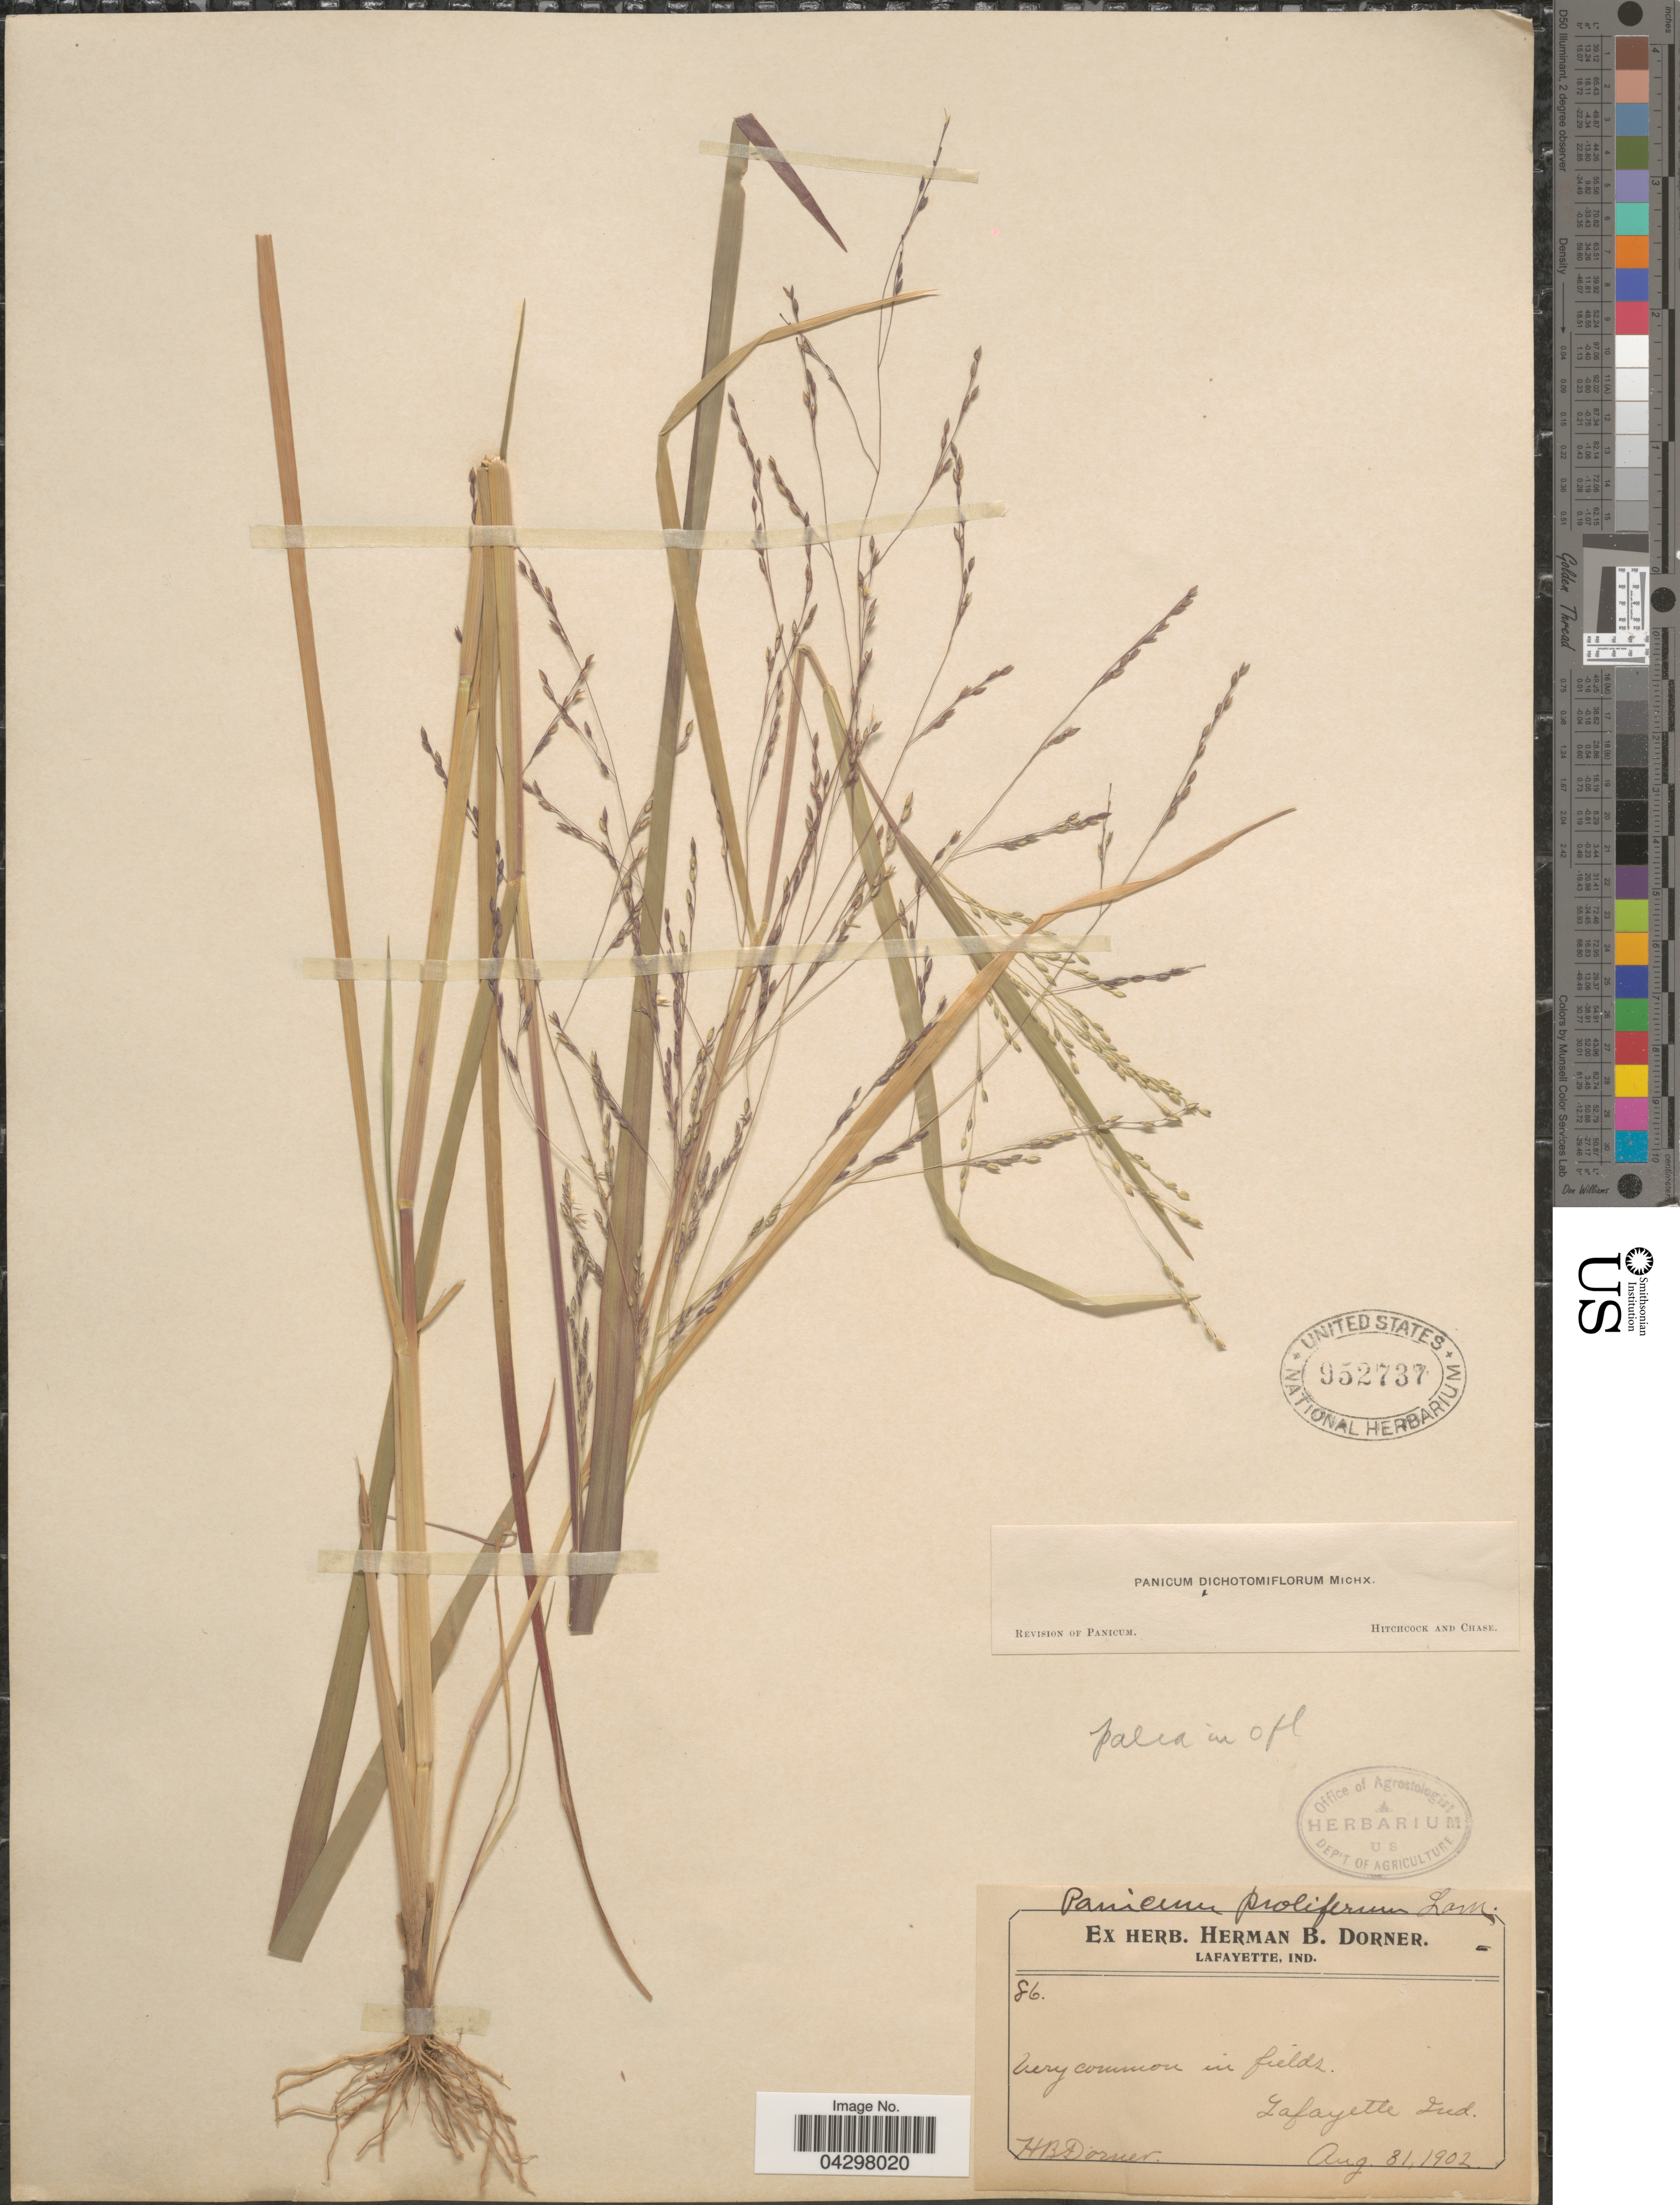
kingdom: Plantae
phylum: Tracheophyta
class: Liliopsida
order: Poales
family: Poaceae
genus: Panicum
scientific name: Panicum dichotomiflorum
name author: Michx.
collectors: H. Dorner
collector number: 86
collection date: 1902-08-31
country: United States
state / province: Indiana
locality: Lafayette.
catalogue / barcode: US 952737